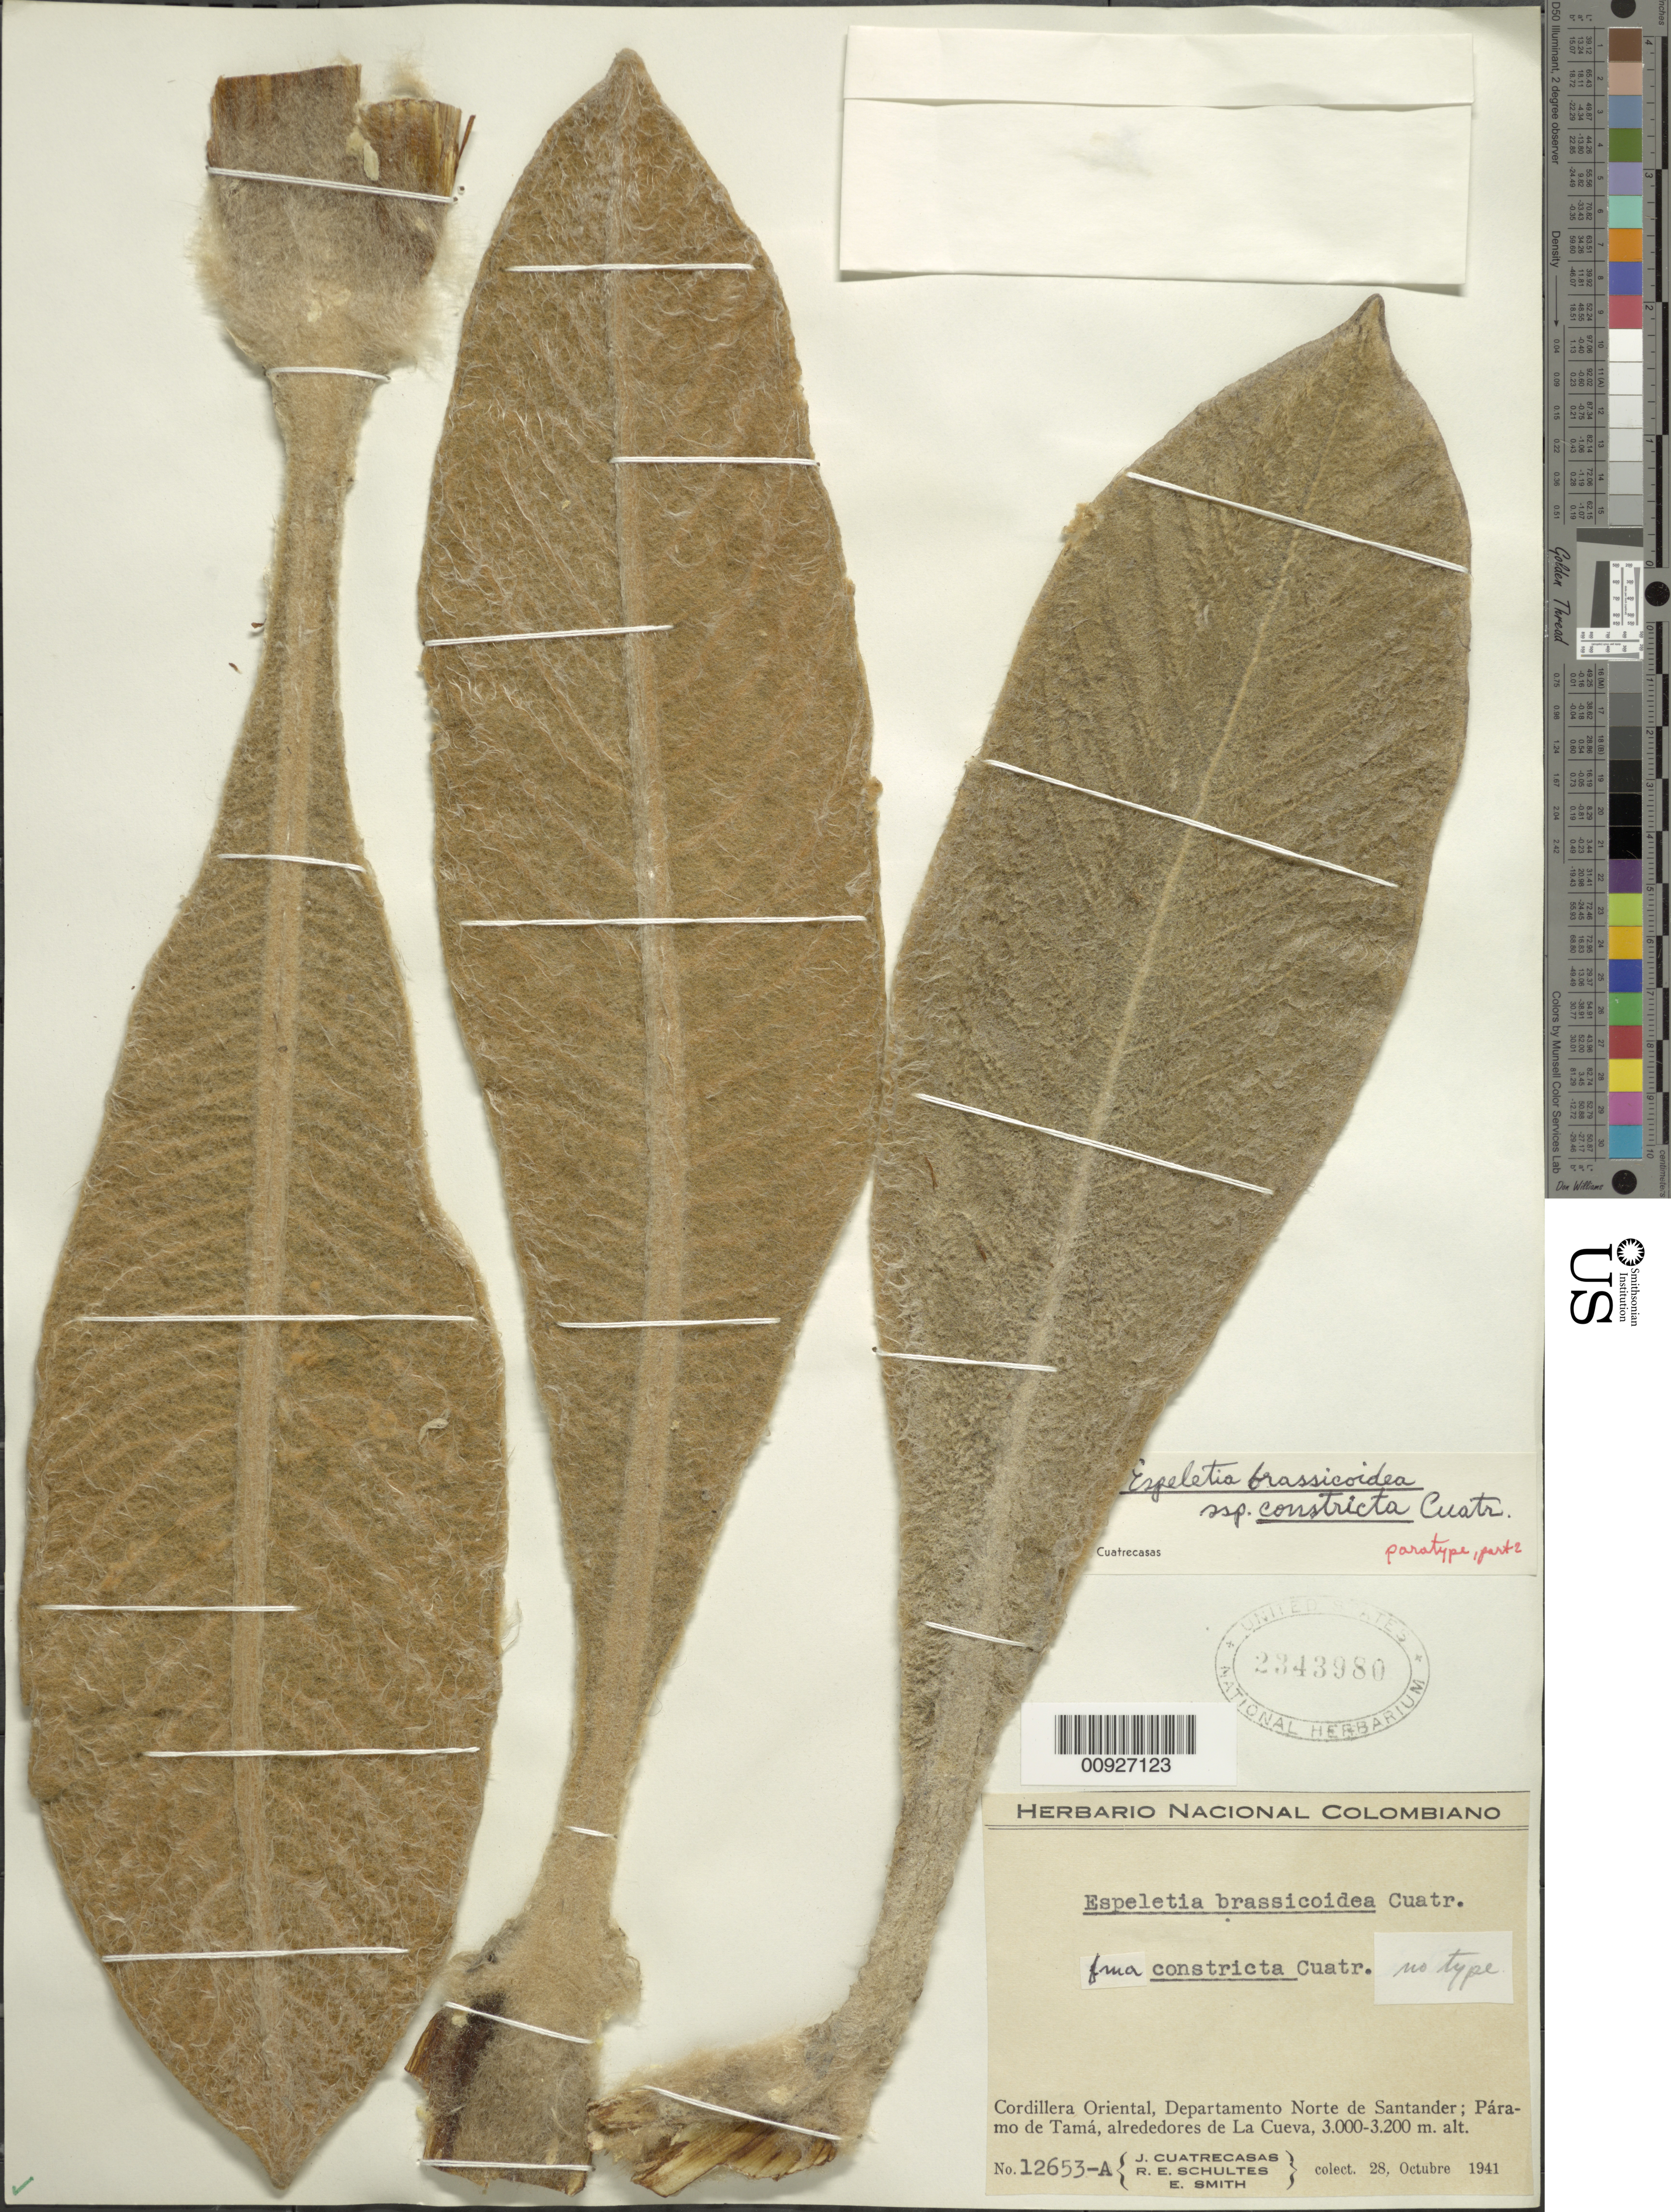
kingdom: Plantae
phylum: Tracheophyta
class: Magnoliopsida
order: Asterales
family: Asteraceae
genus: Espeletia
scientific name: Espeletia brassicoidea f. constricta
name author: Cuatrec.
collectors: J. Cuatrecasas, R. E. Schultes & C. E. Smith Jr.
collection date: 1941-10-28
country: Colombia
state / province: Norte de Santander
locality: P. de Tamá. Cordillera Oriental, Páramo de tamá, alreddedores de La Cueva.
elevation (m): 3000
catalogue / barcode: US 2343980